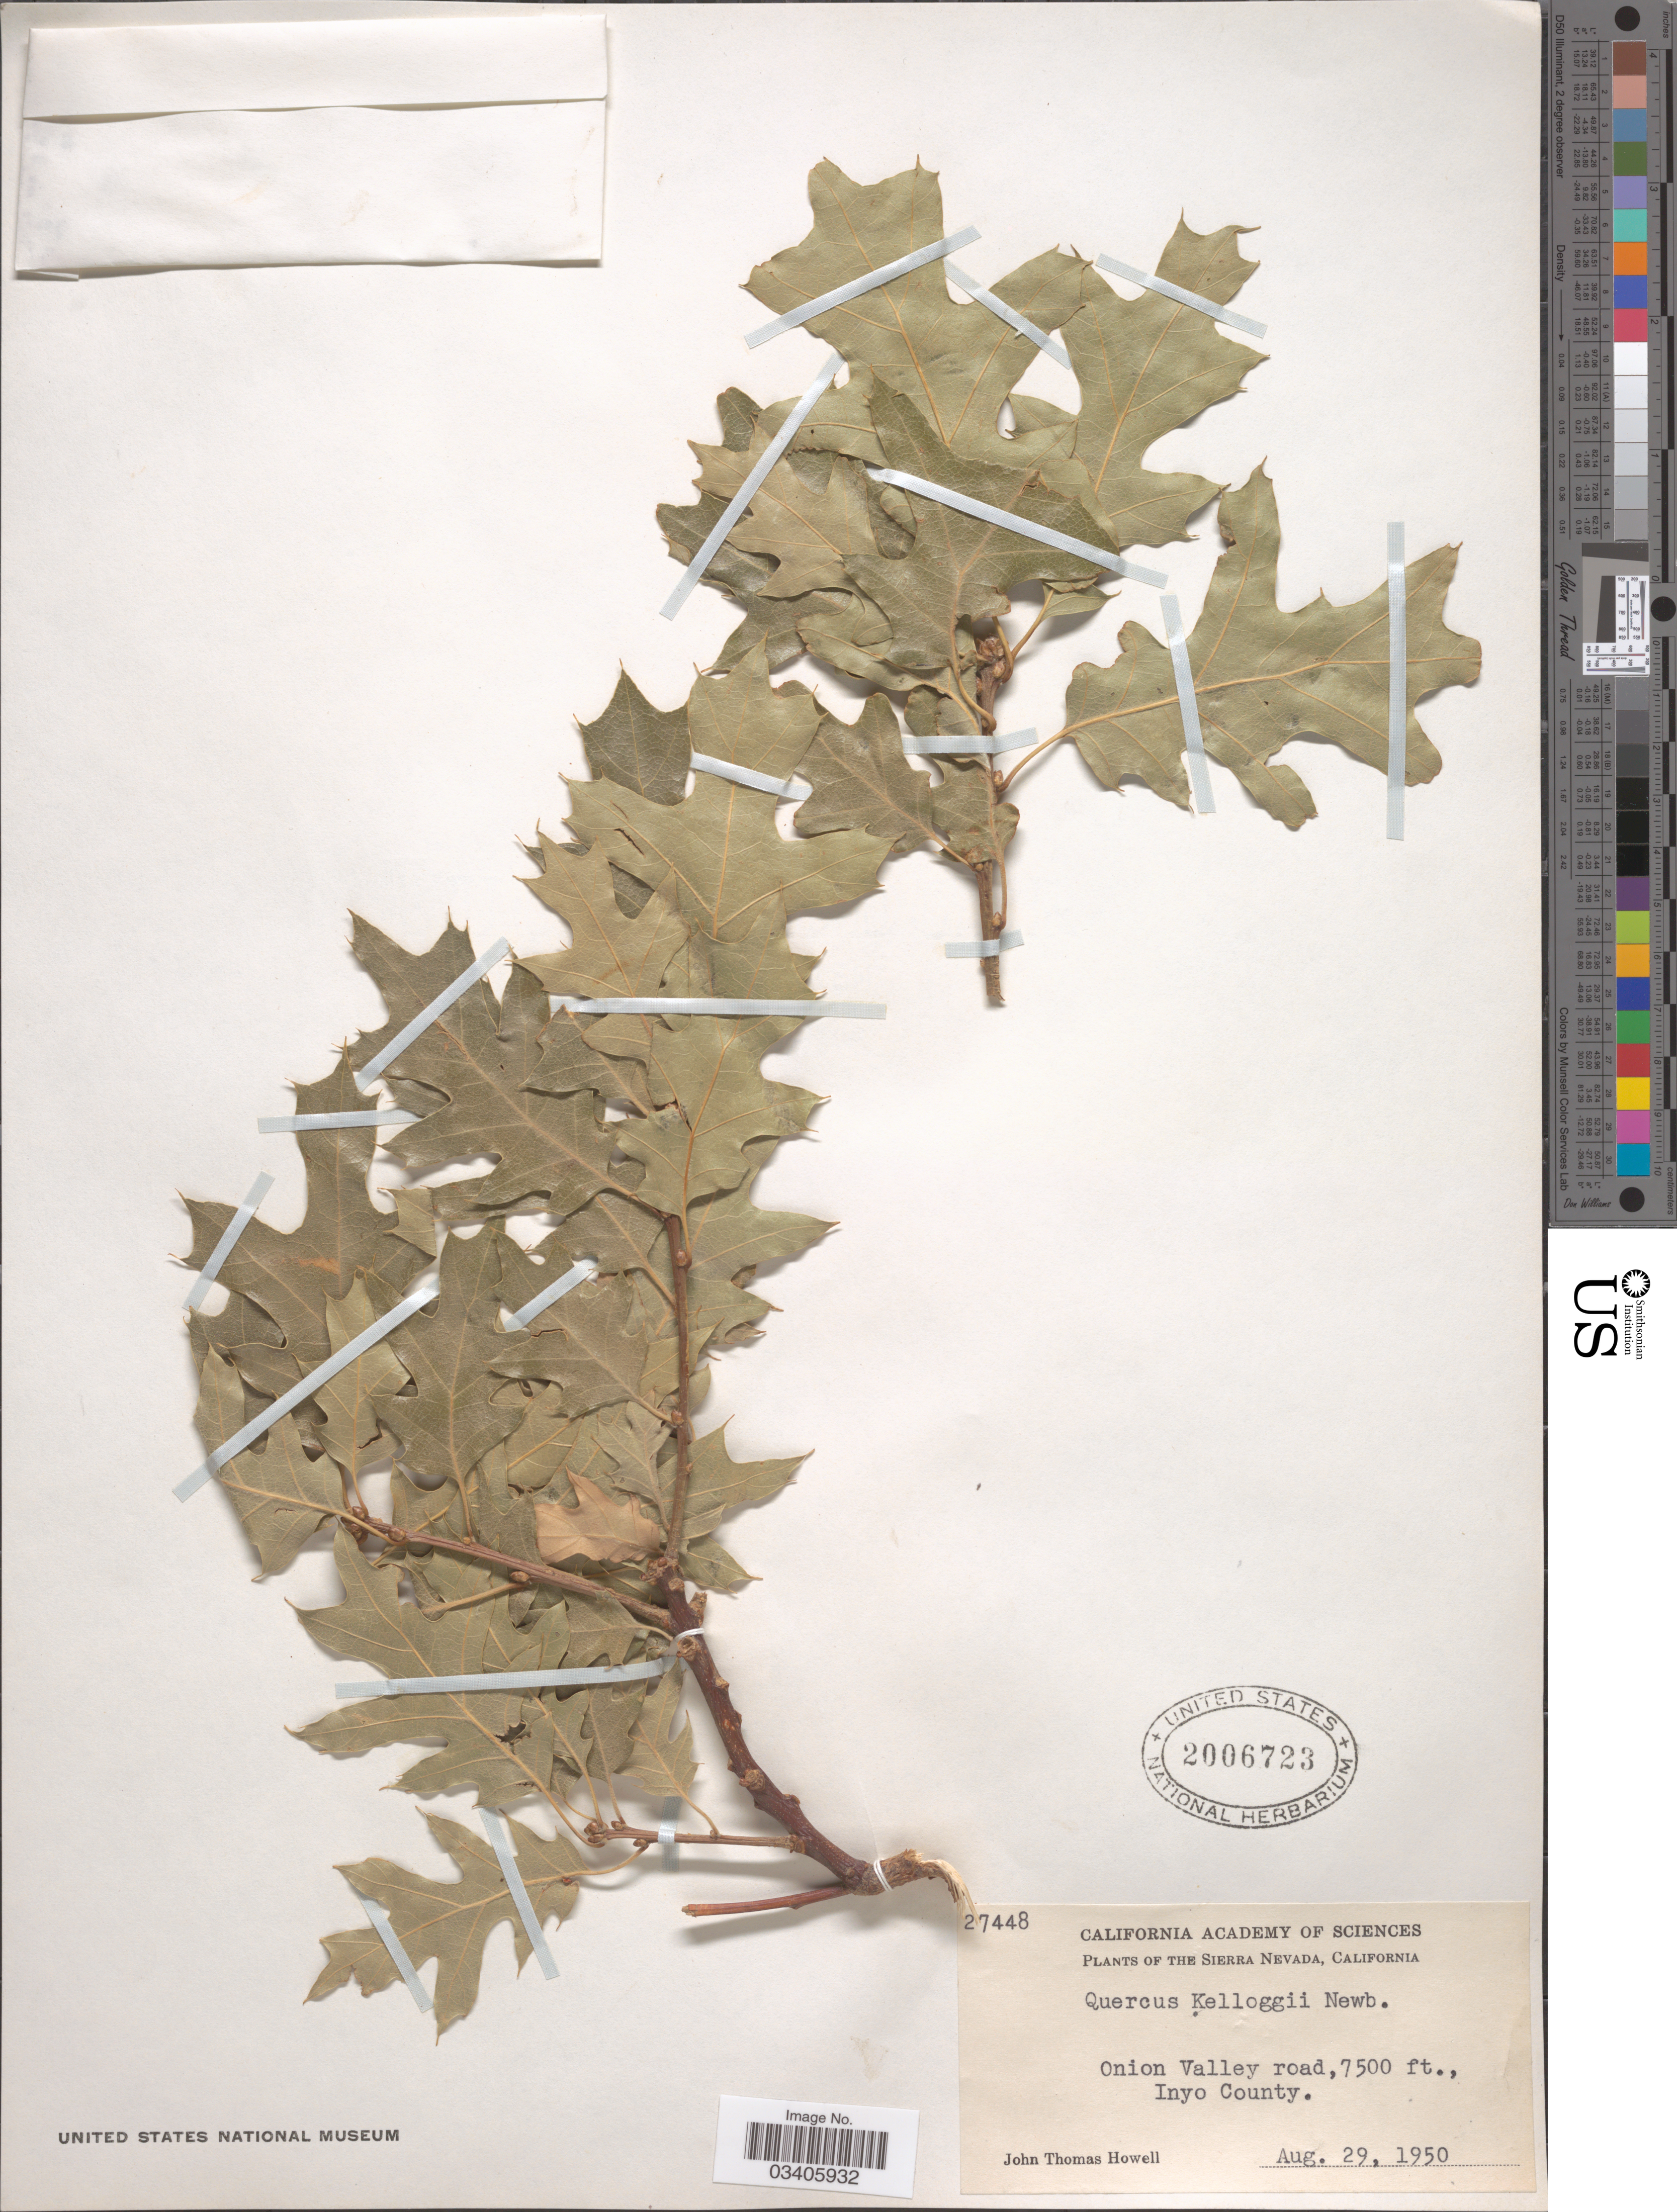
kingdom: Plantae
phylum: Tracheophyta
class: Magnoliopsida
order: Fagales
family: Fagaceae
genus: Quercus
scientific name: Quercus kelloggii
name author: Newb.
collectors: J. T. Howell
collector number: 27448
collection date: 1950-08-29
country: United States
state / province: California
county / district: Inyo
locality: The Sierra Nevada. Onion Valley road. Inyo County.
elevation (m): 2286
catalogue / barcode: US 2006723